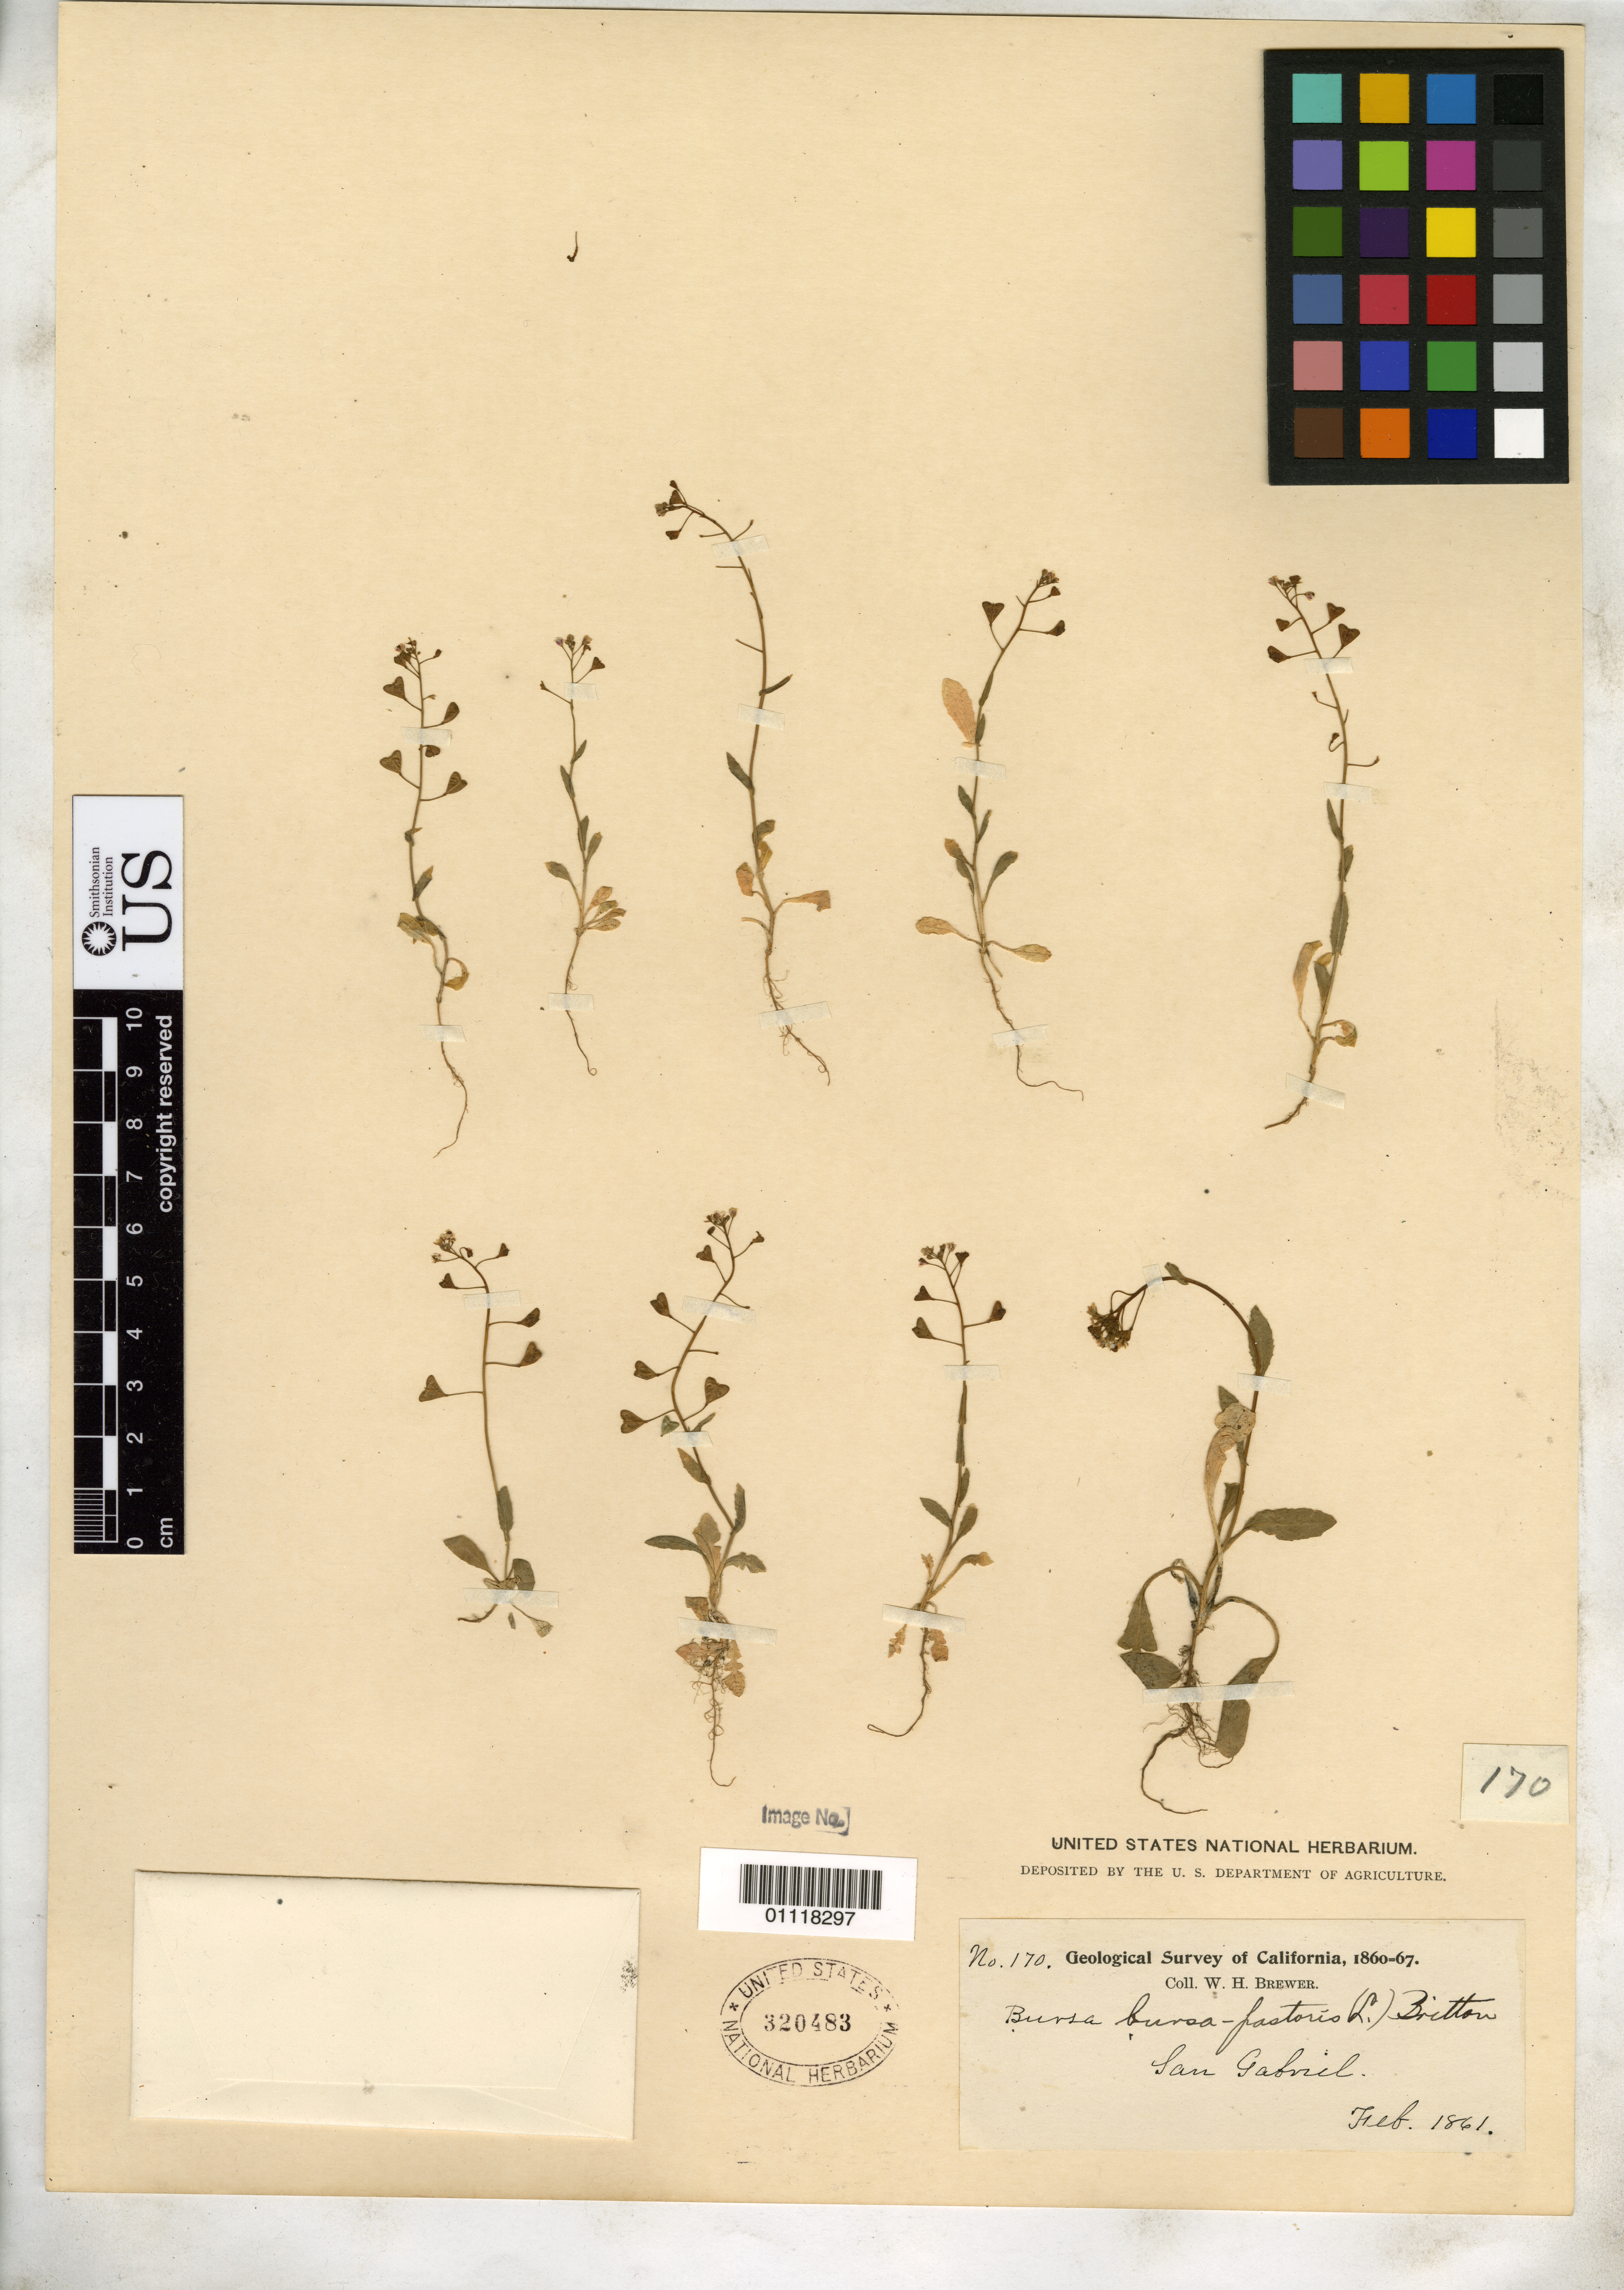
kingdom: Plantae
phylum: Tracheophyta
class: Magnoliopsida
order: Brassicales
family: Brassicaceae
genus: Bursa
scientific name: Bursa bursa-pastoris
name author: (L.) Britton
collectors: W. H. Brewer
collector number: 170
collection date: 1861-02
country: United States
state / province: California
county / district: Los Angeles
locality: San Gabriel.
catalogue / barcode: US 320483